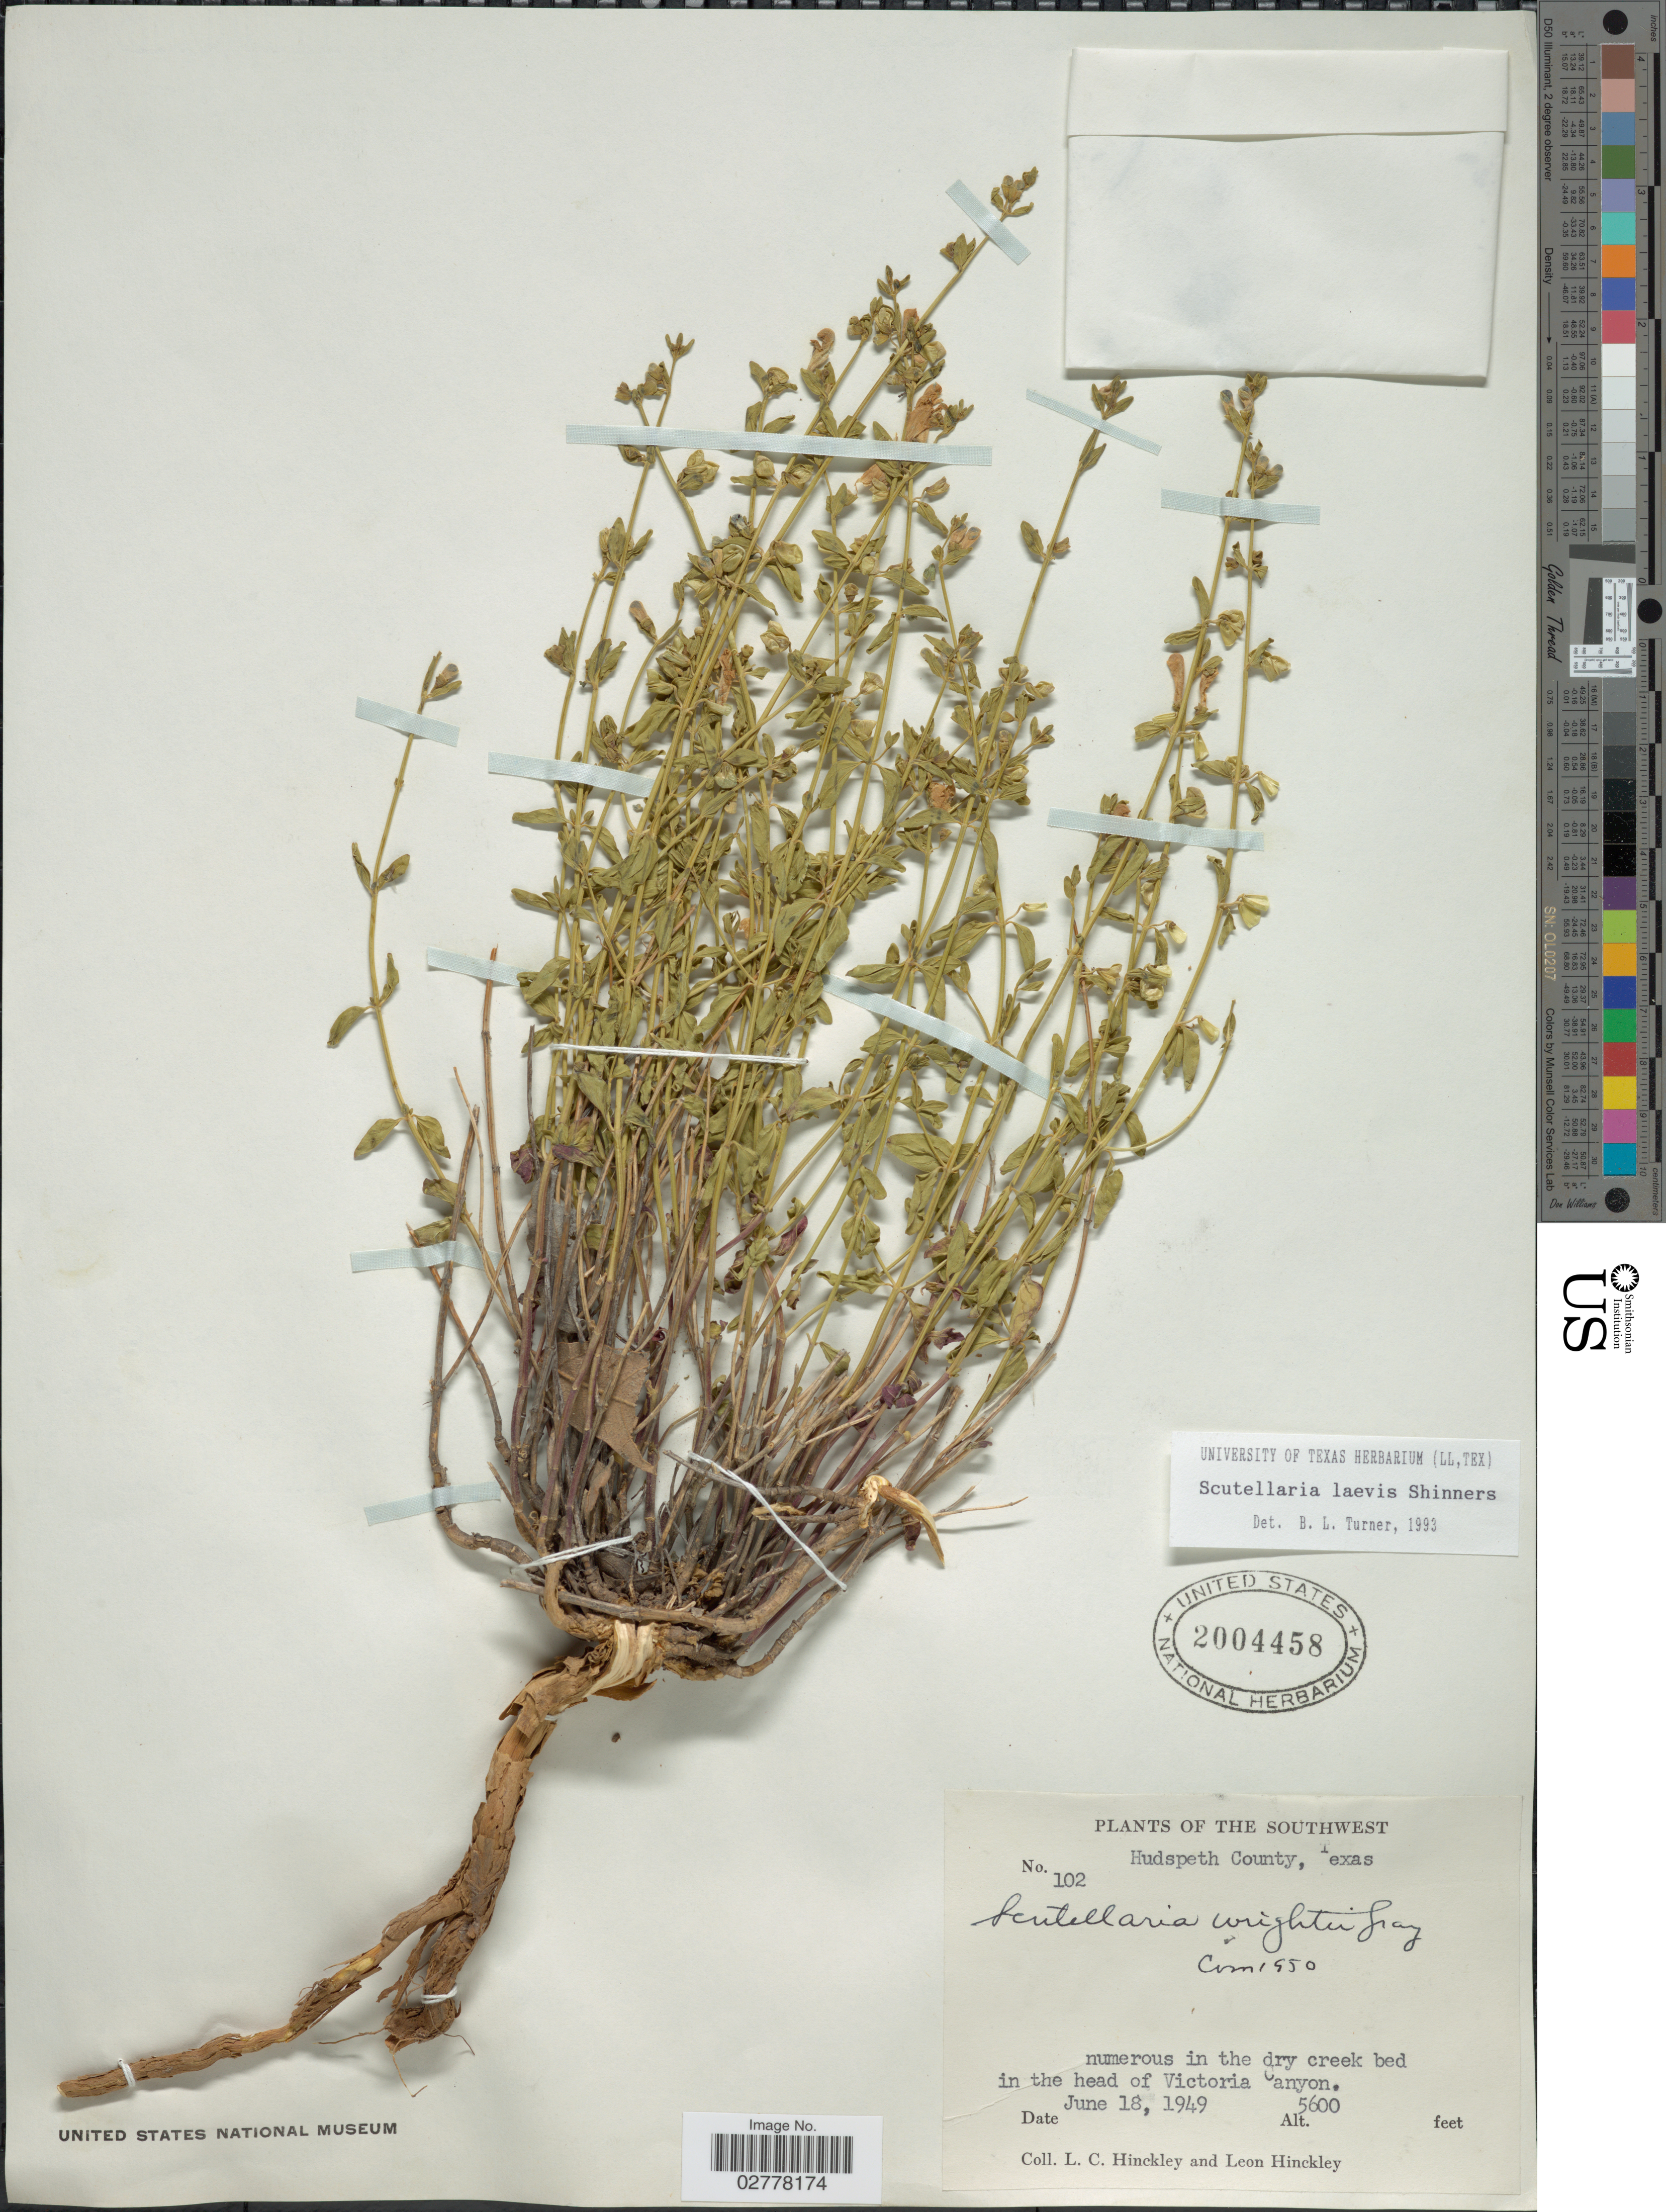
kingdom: Plantae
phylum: Tracheophyta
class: Magnoliopsida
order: Lamiales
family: Lamiaceae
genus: Scutellaria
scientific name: Scutellaria laevis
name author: Shinners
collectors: L. Hinckley & L. Hinckley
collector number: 102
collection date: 1949-06-18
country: United States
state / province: Texas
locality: The Southwest. Hudspeth County. Numerous in the dry creek bed in the head of Victoria Canyon.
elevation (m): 1707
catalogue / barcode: US 2004458